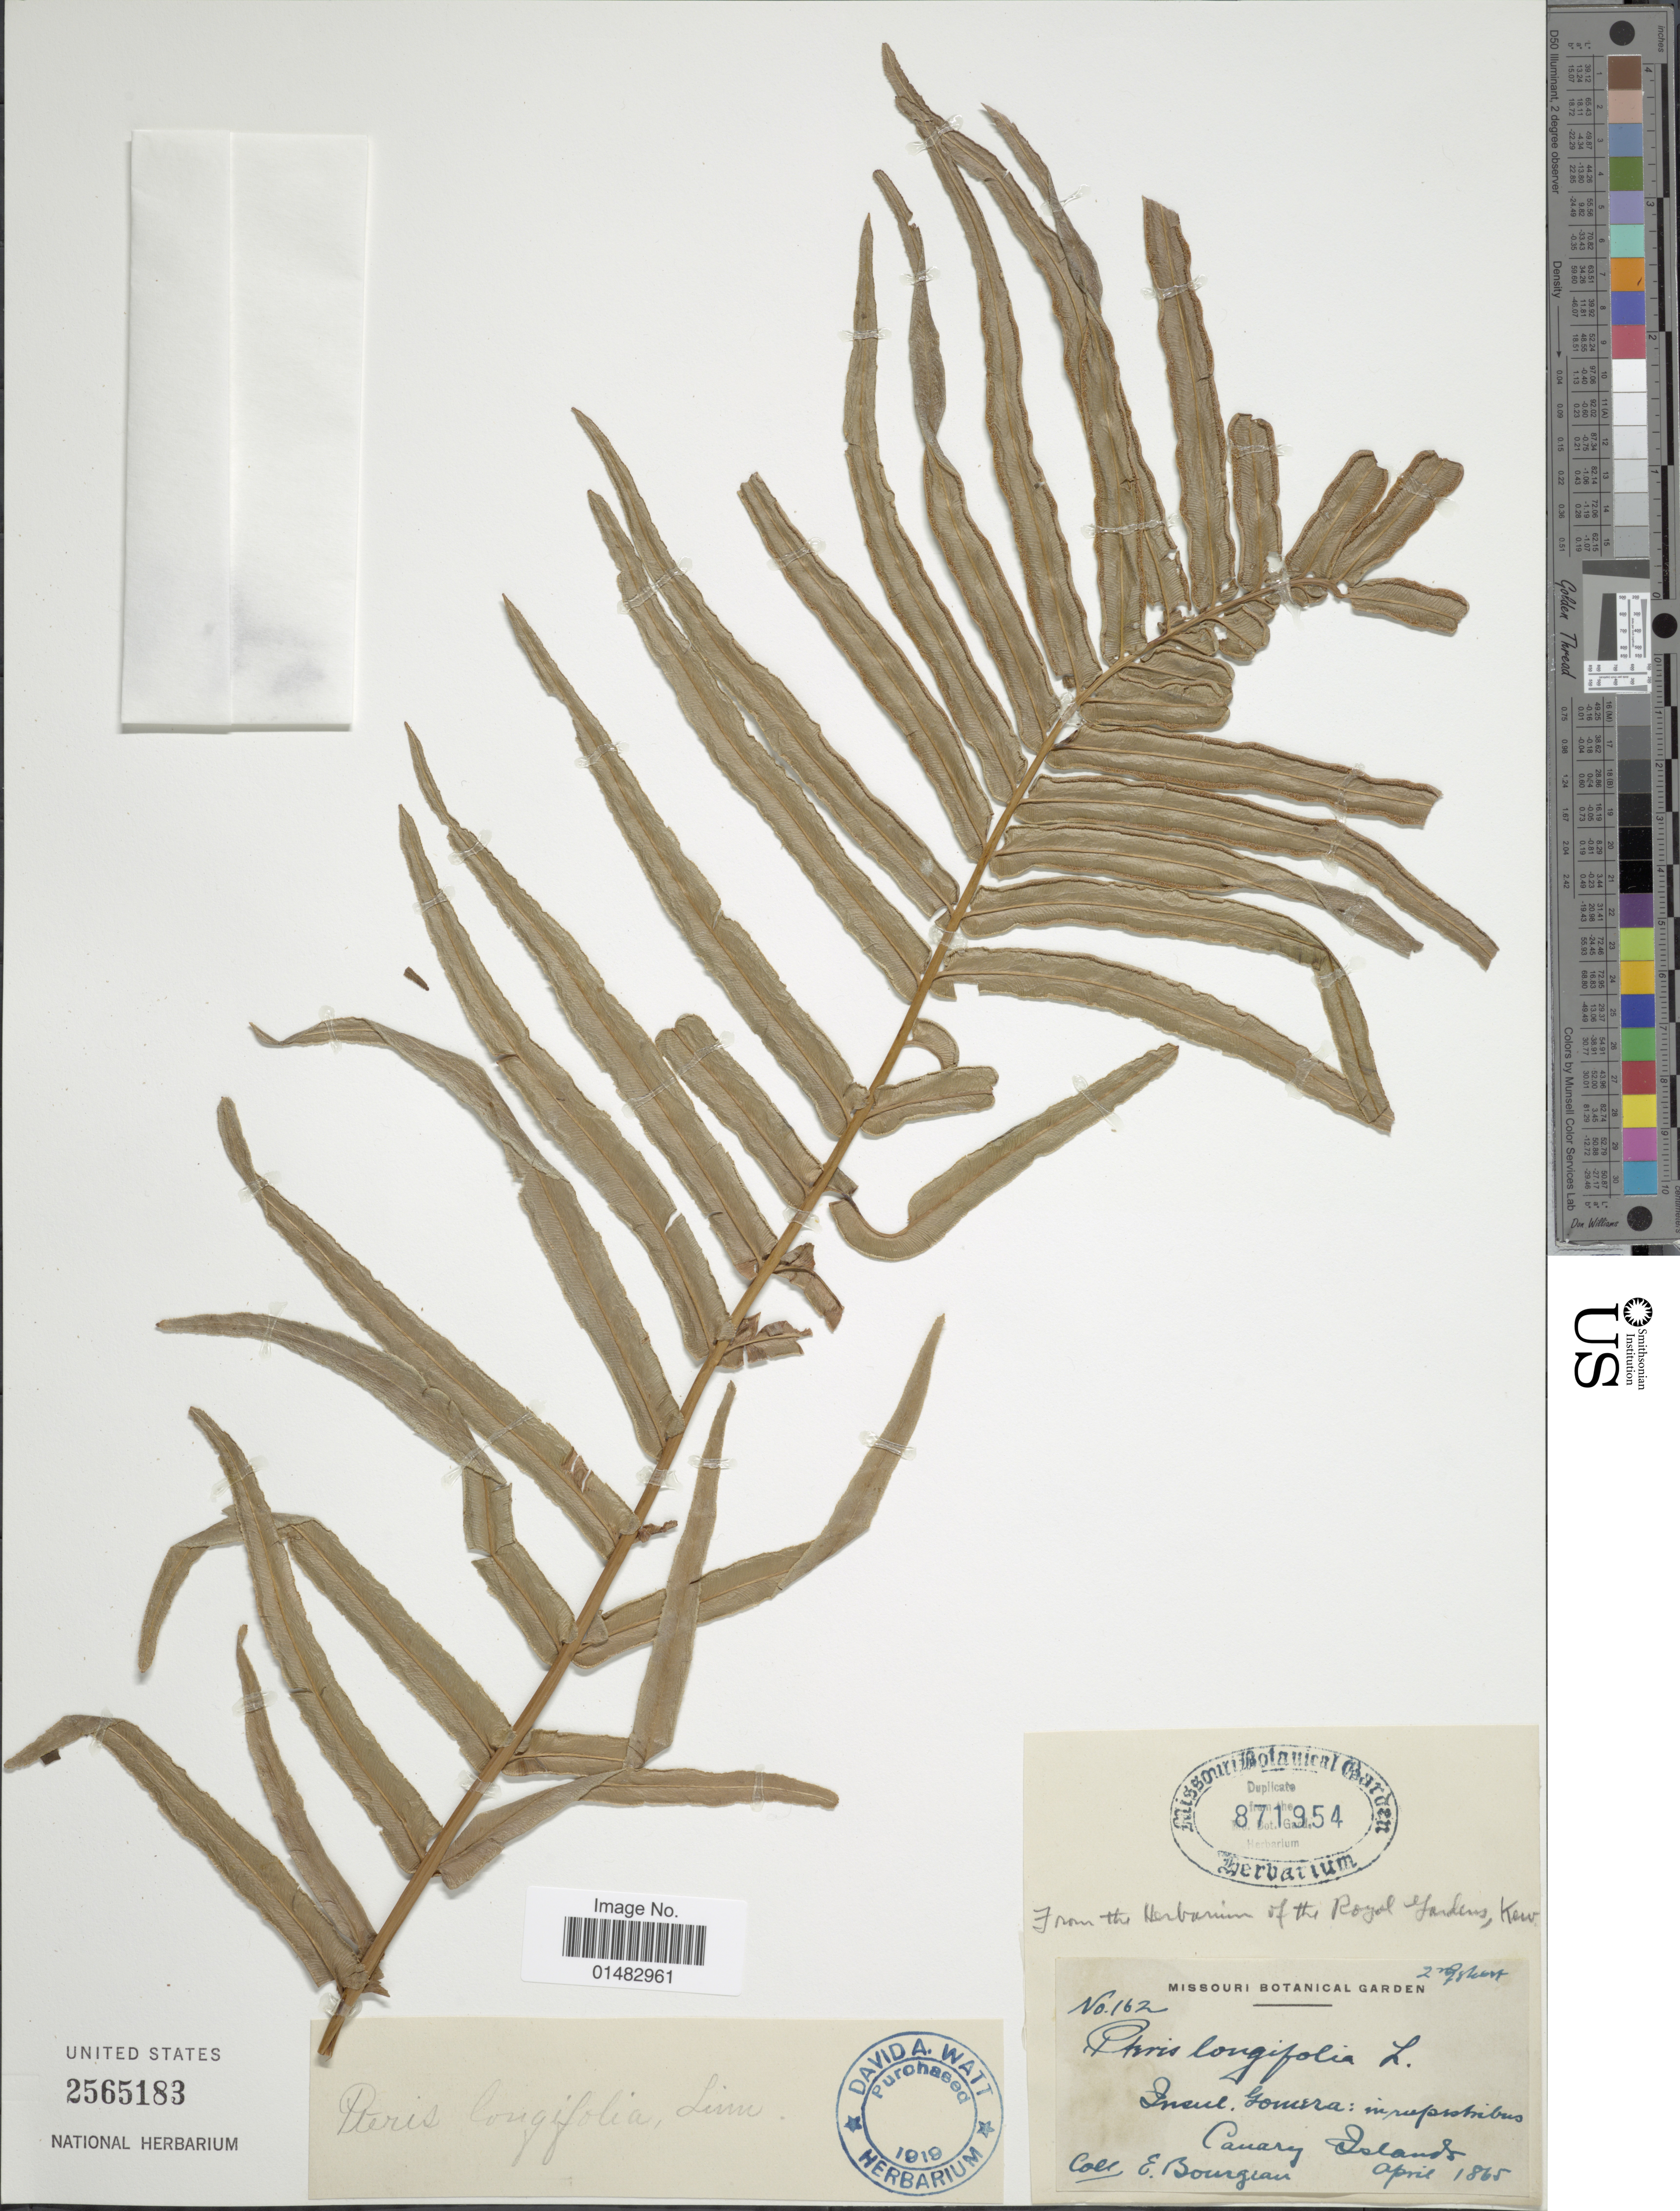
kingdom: Plantae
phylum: Tracheophyta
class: Polypodiopsida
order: Polypodiales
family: Pteridaceae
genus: Pteris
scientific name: Pteris vittata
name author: L.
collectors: E. Bourgeau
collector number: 162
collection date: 1865-04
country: Spain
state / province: Canarias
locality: Canary Islands, insul gomera, inrupestribus.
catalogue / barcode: US 2565183